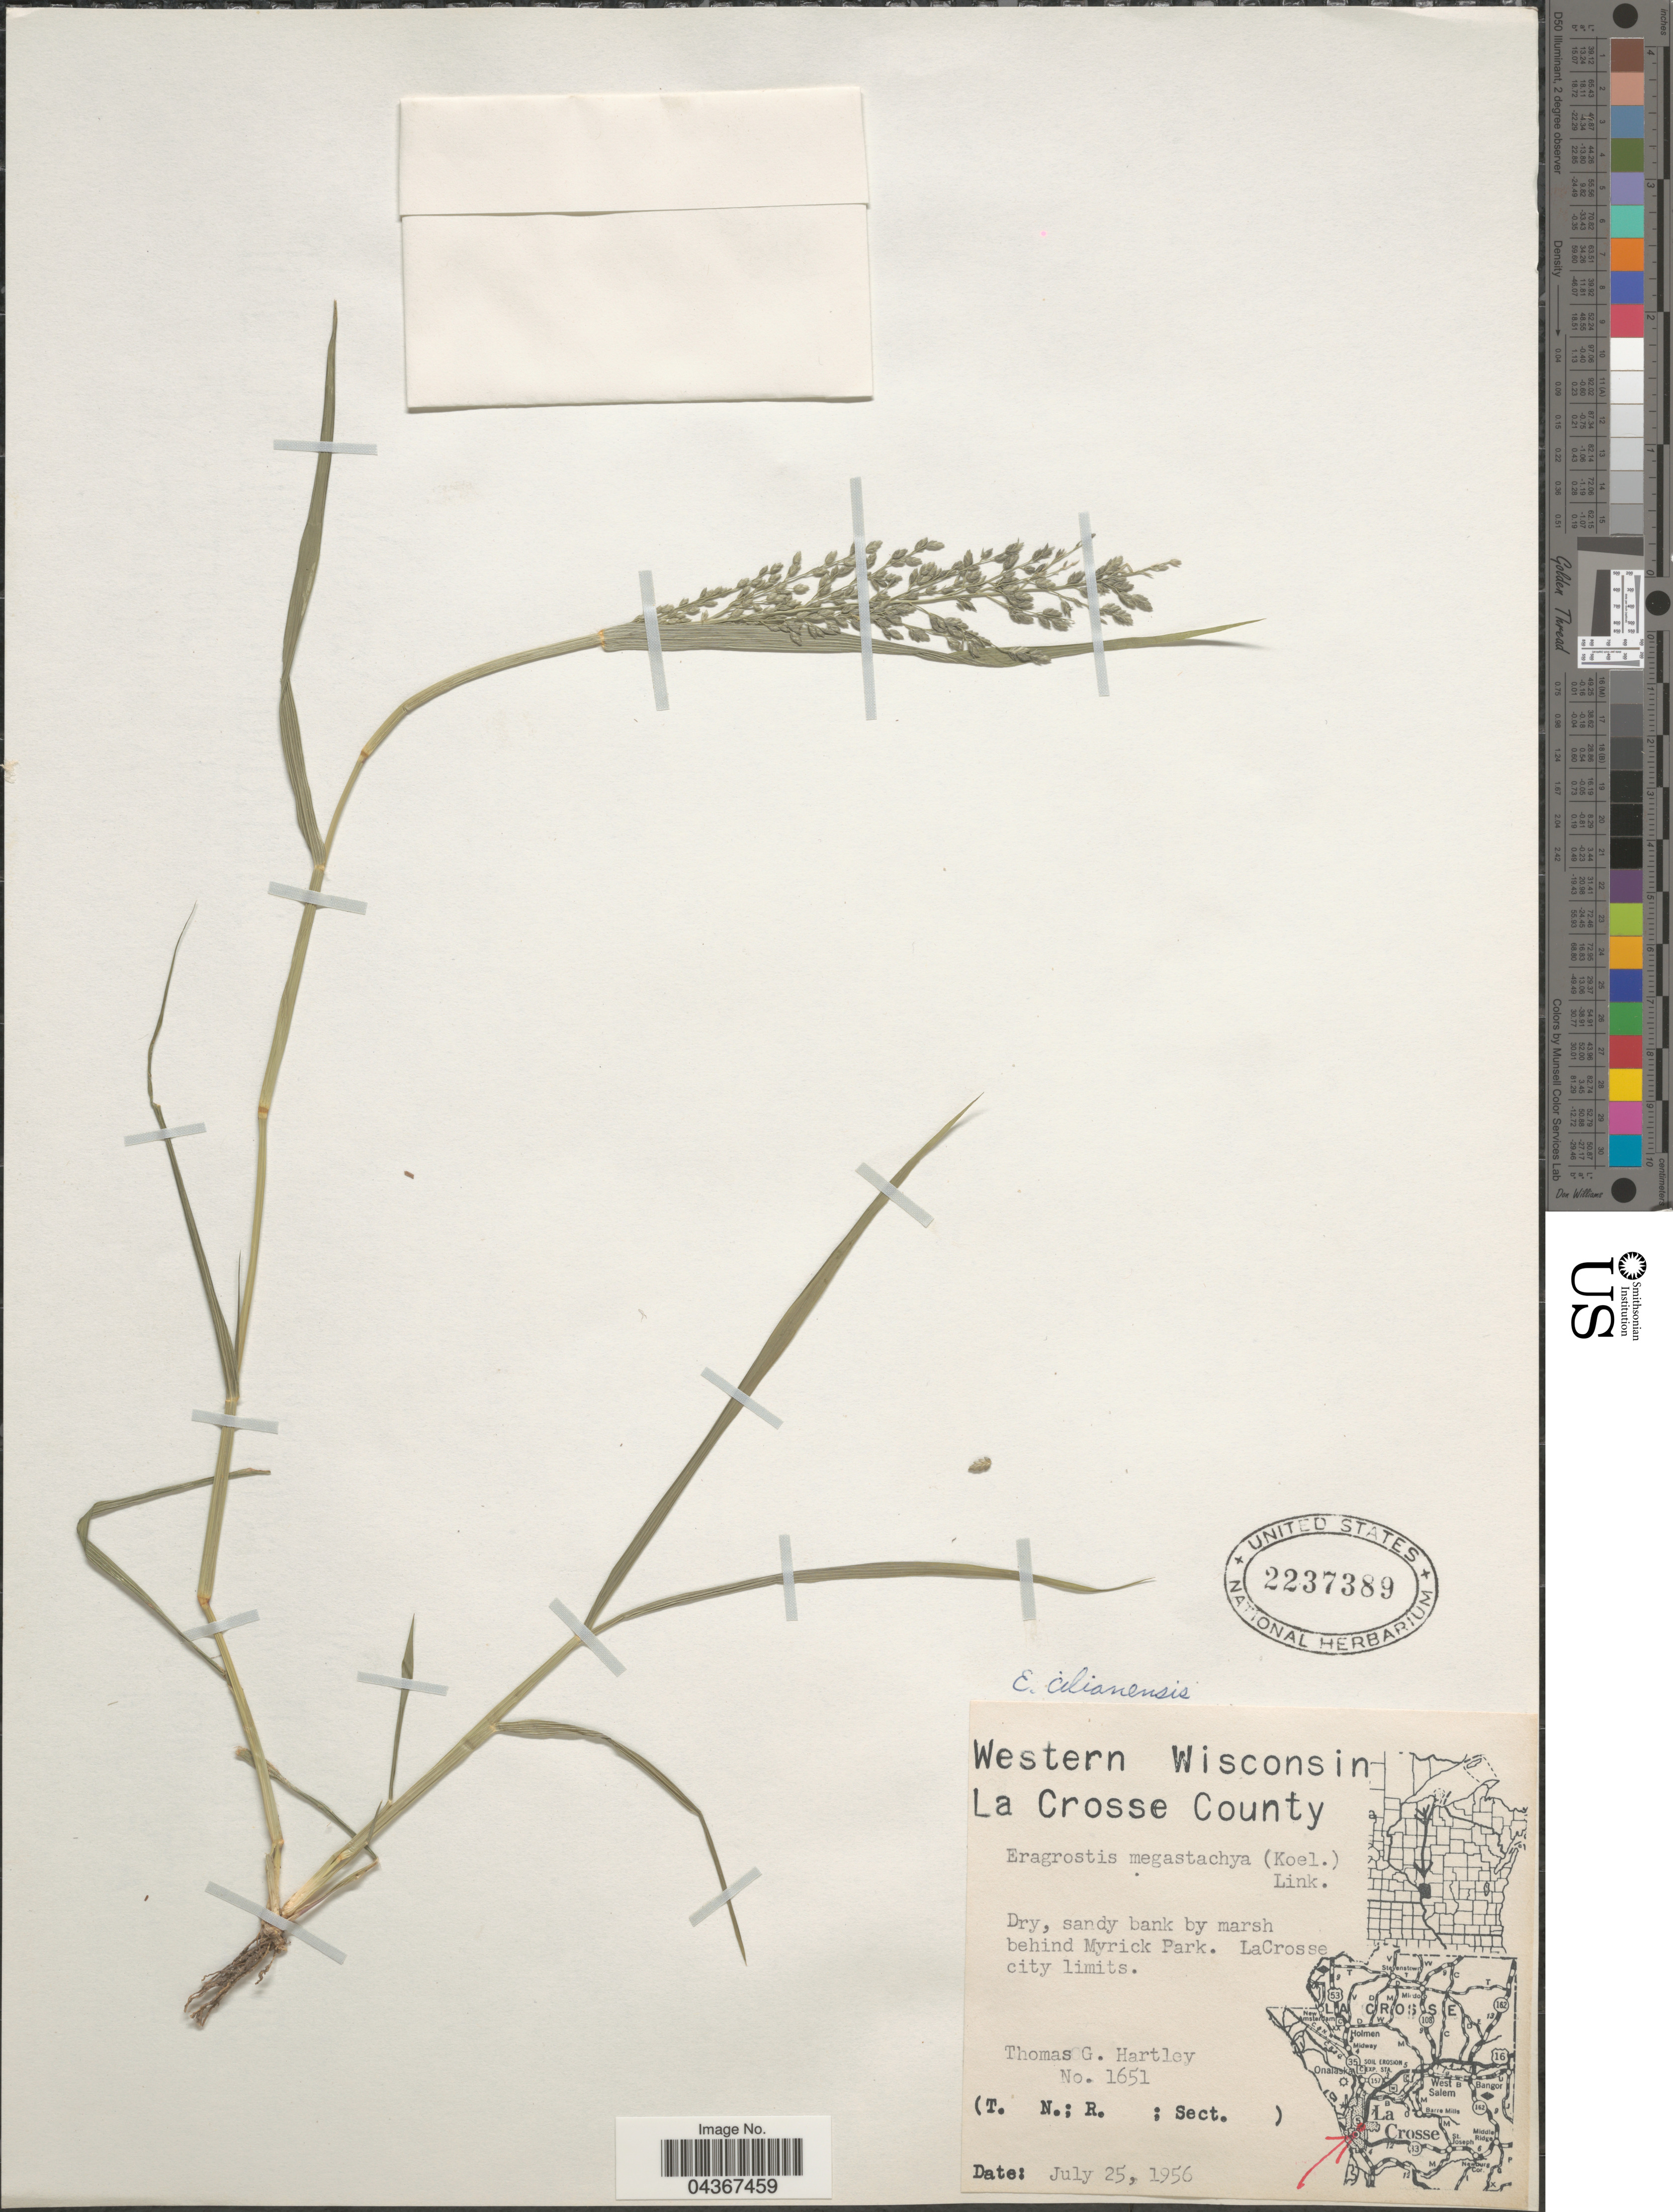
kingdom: Plantae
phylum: Tracheophyta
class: Liliopsida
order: Poales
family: Poaceae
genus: Eragrostis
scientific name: Eragrostis cilianensis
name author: (Bellardi) Vignolo ex Janch.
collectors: T. G. Hartley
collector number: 1651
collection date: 1956-07-25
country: United States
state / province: Wisconsin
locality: Western Wisconsin. La Crosse County. Dry, sandy bank by marsh behind Myrick Park. LaCrosse city limits.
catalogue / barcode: US 2237389